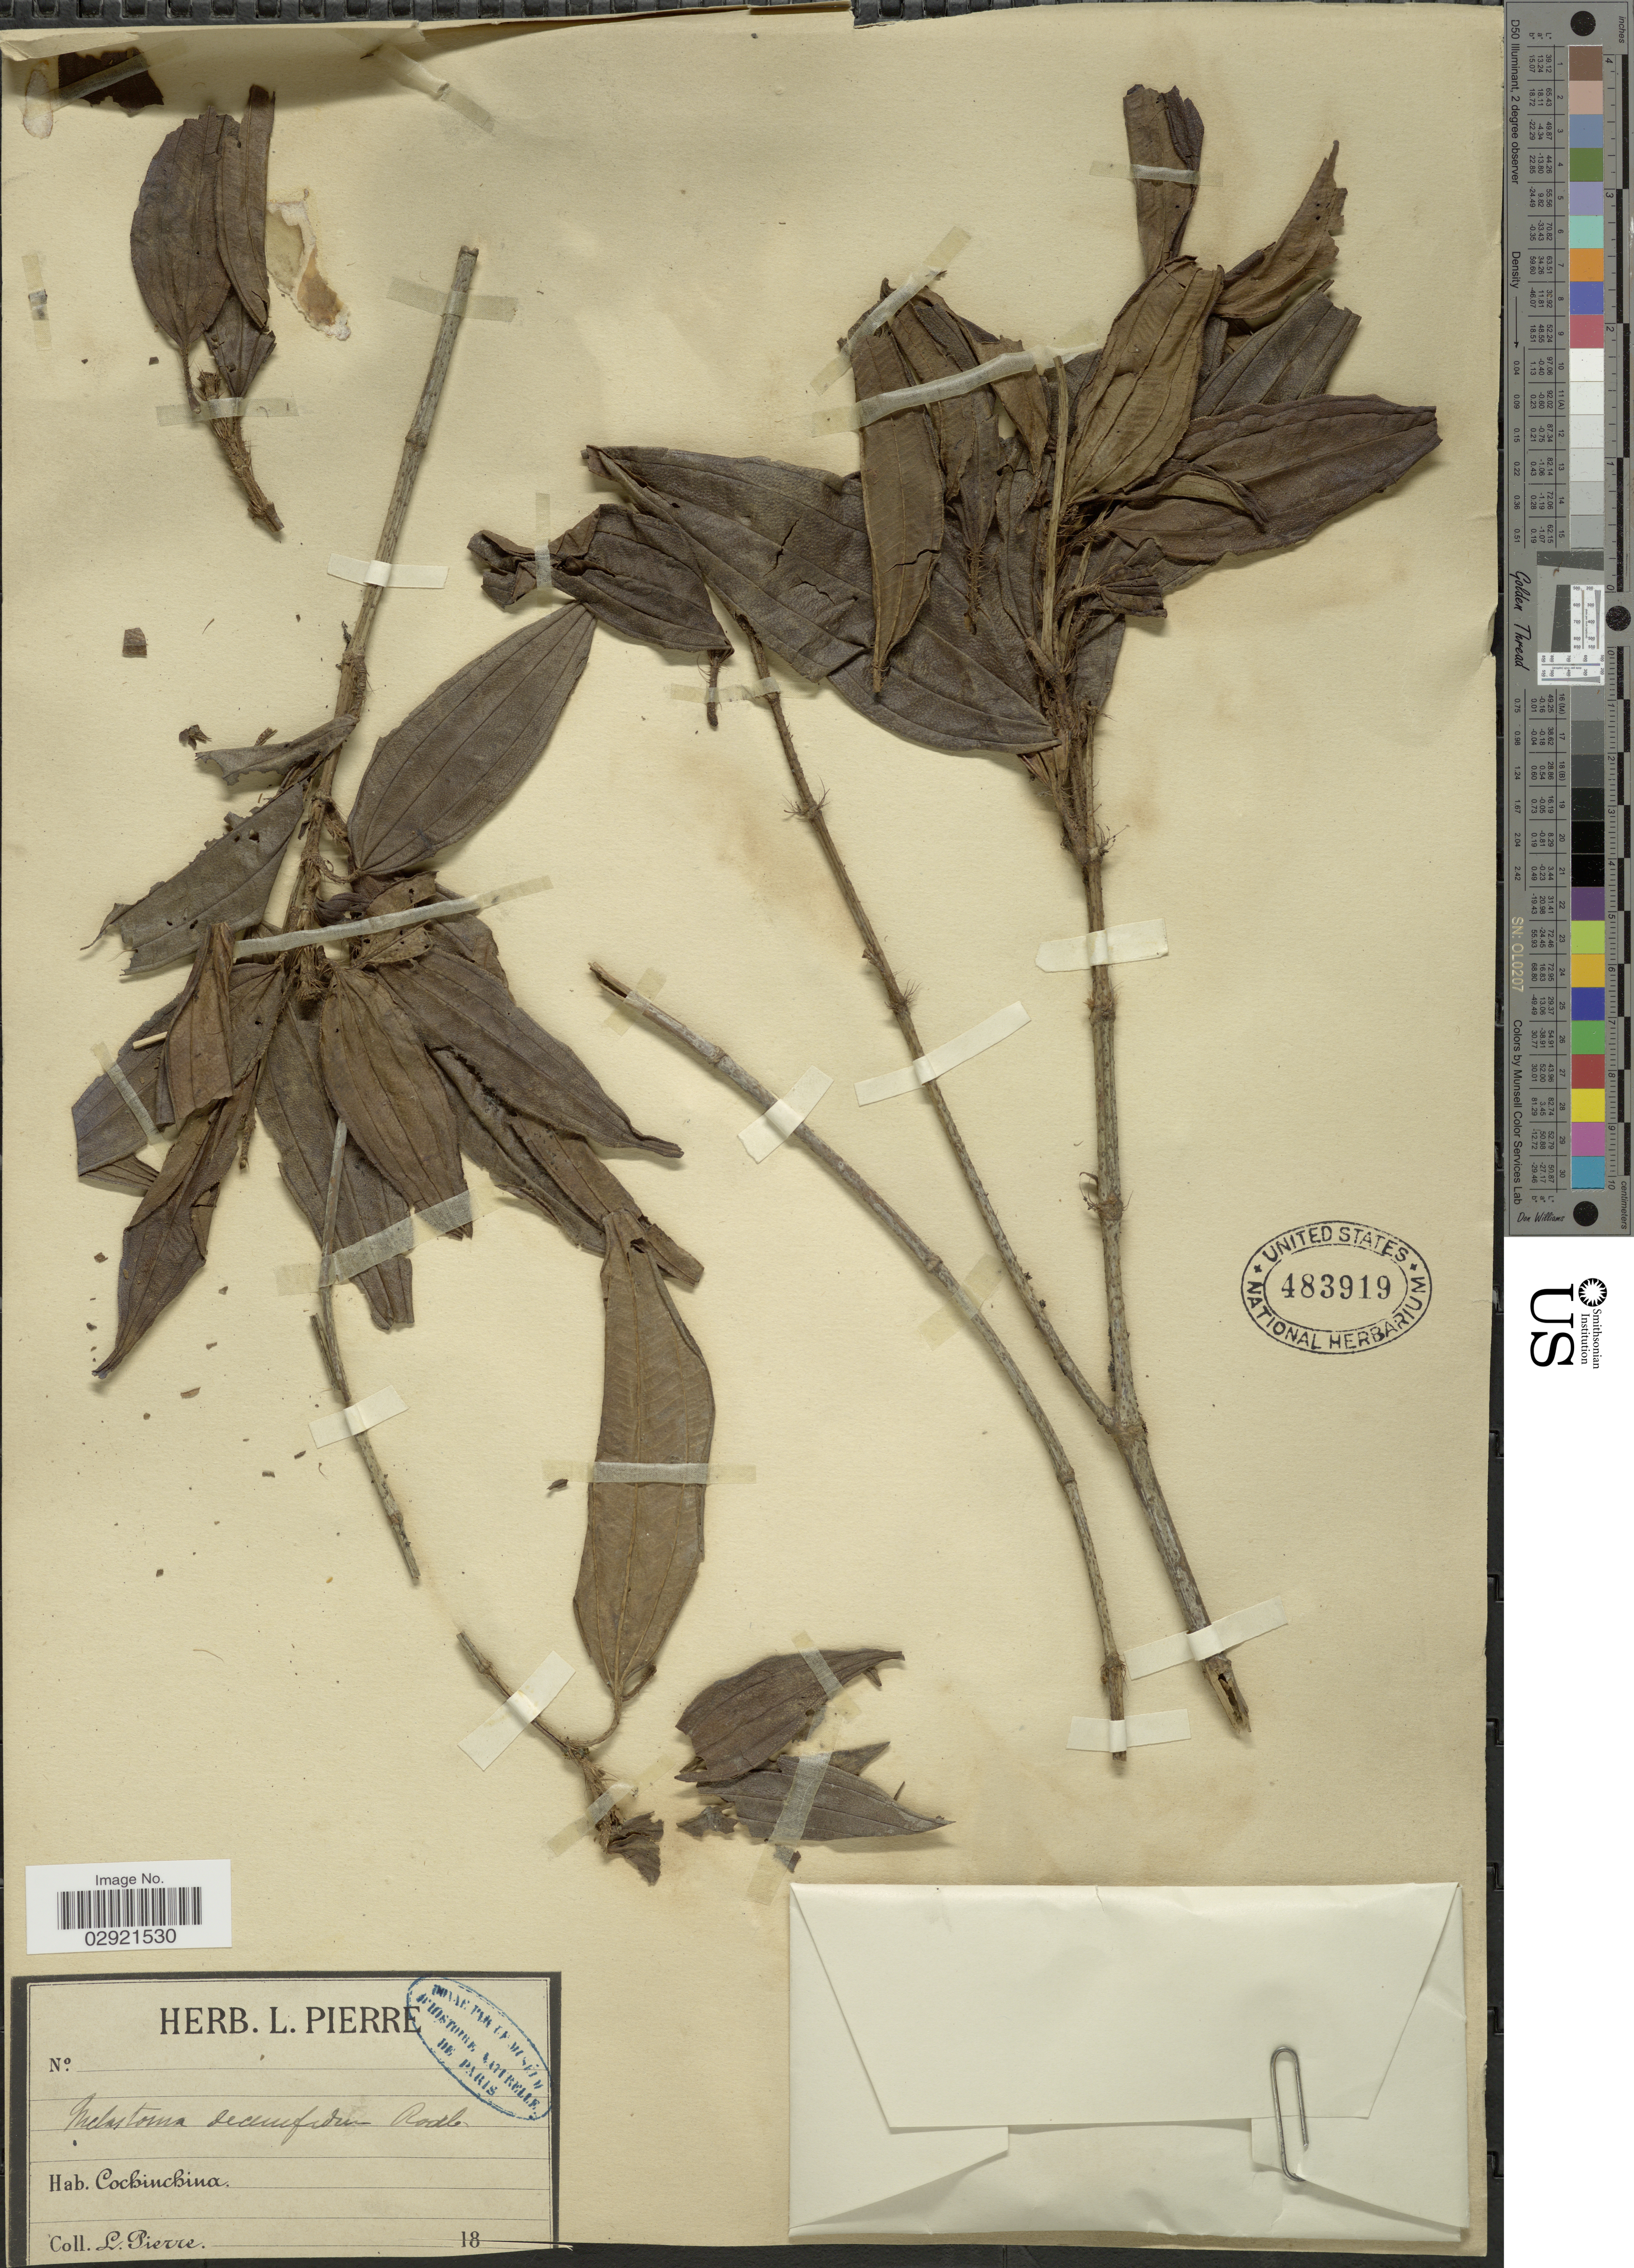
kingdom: Plantae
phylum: Tracheophyta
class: Magnoliopsida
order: Myrtales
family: Melastomataceae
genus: Melastoma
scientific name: Melastoma sanguineum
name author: Sims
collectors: L. Pierre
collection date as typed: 18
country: Vietnam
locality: Cochinchina.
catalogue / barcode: US 483919